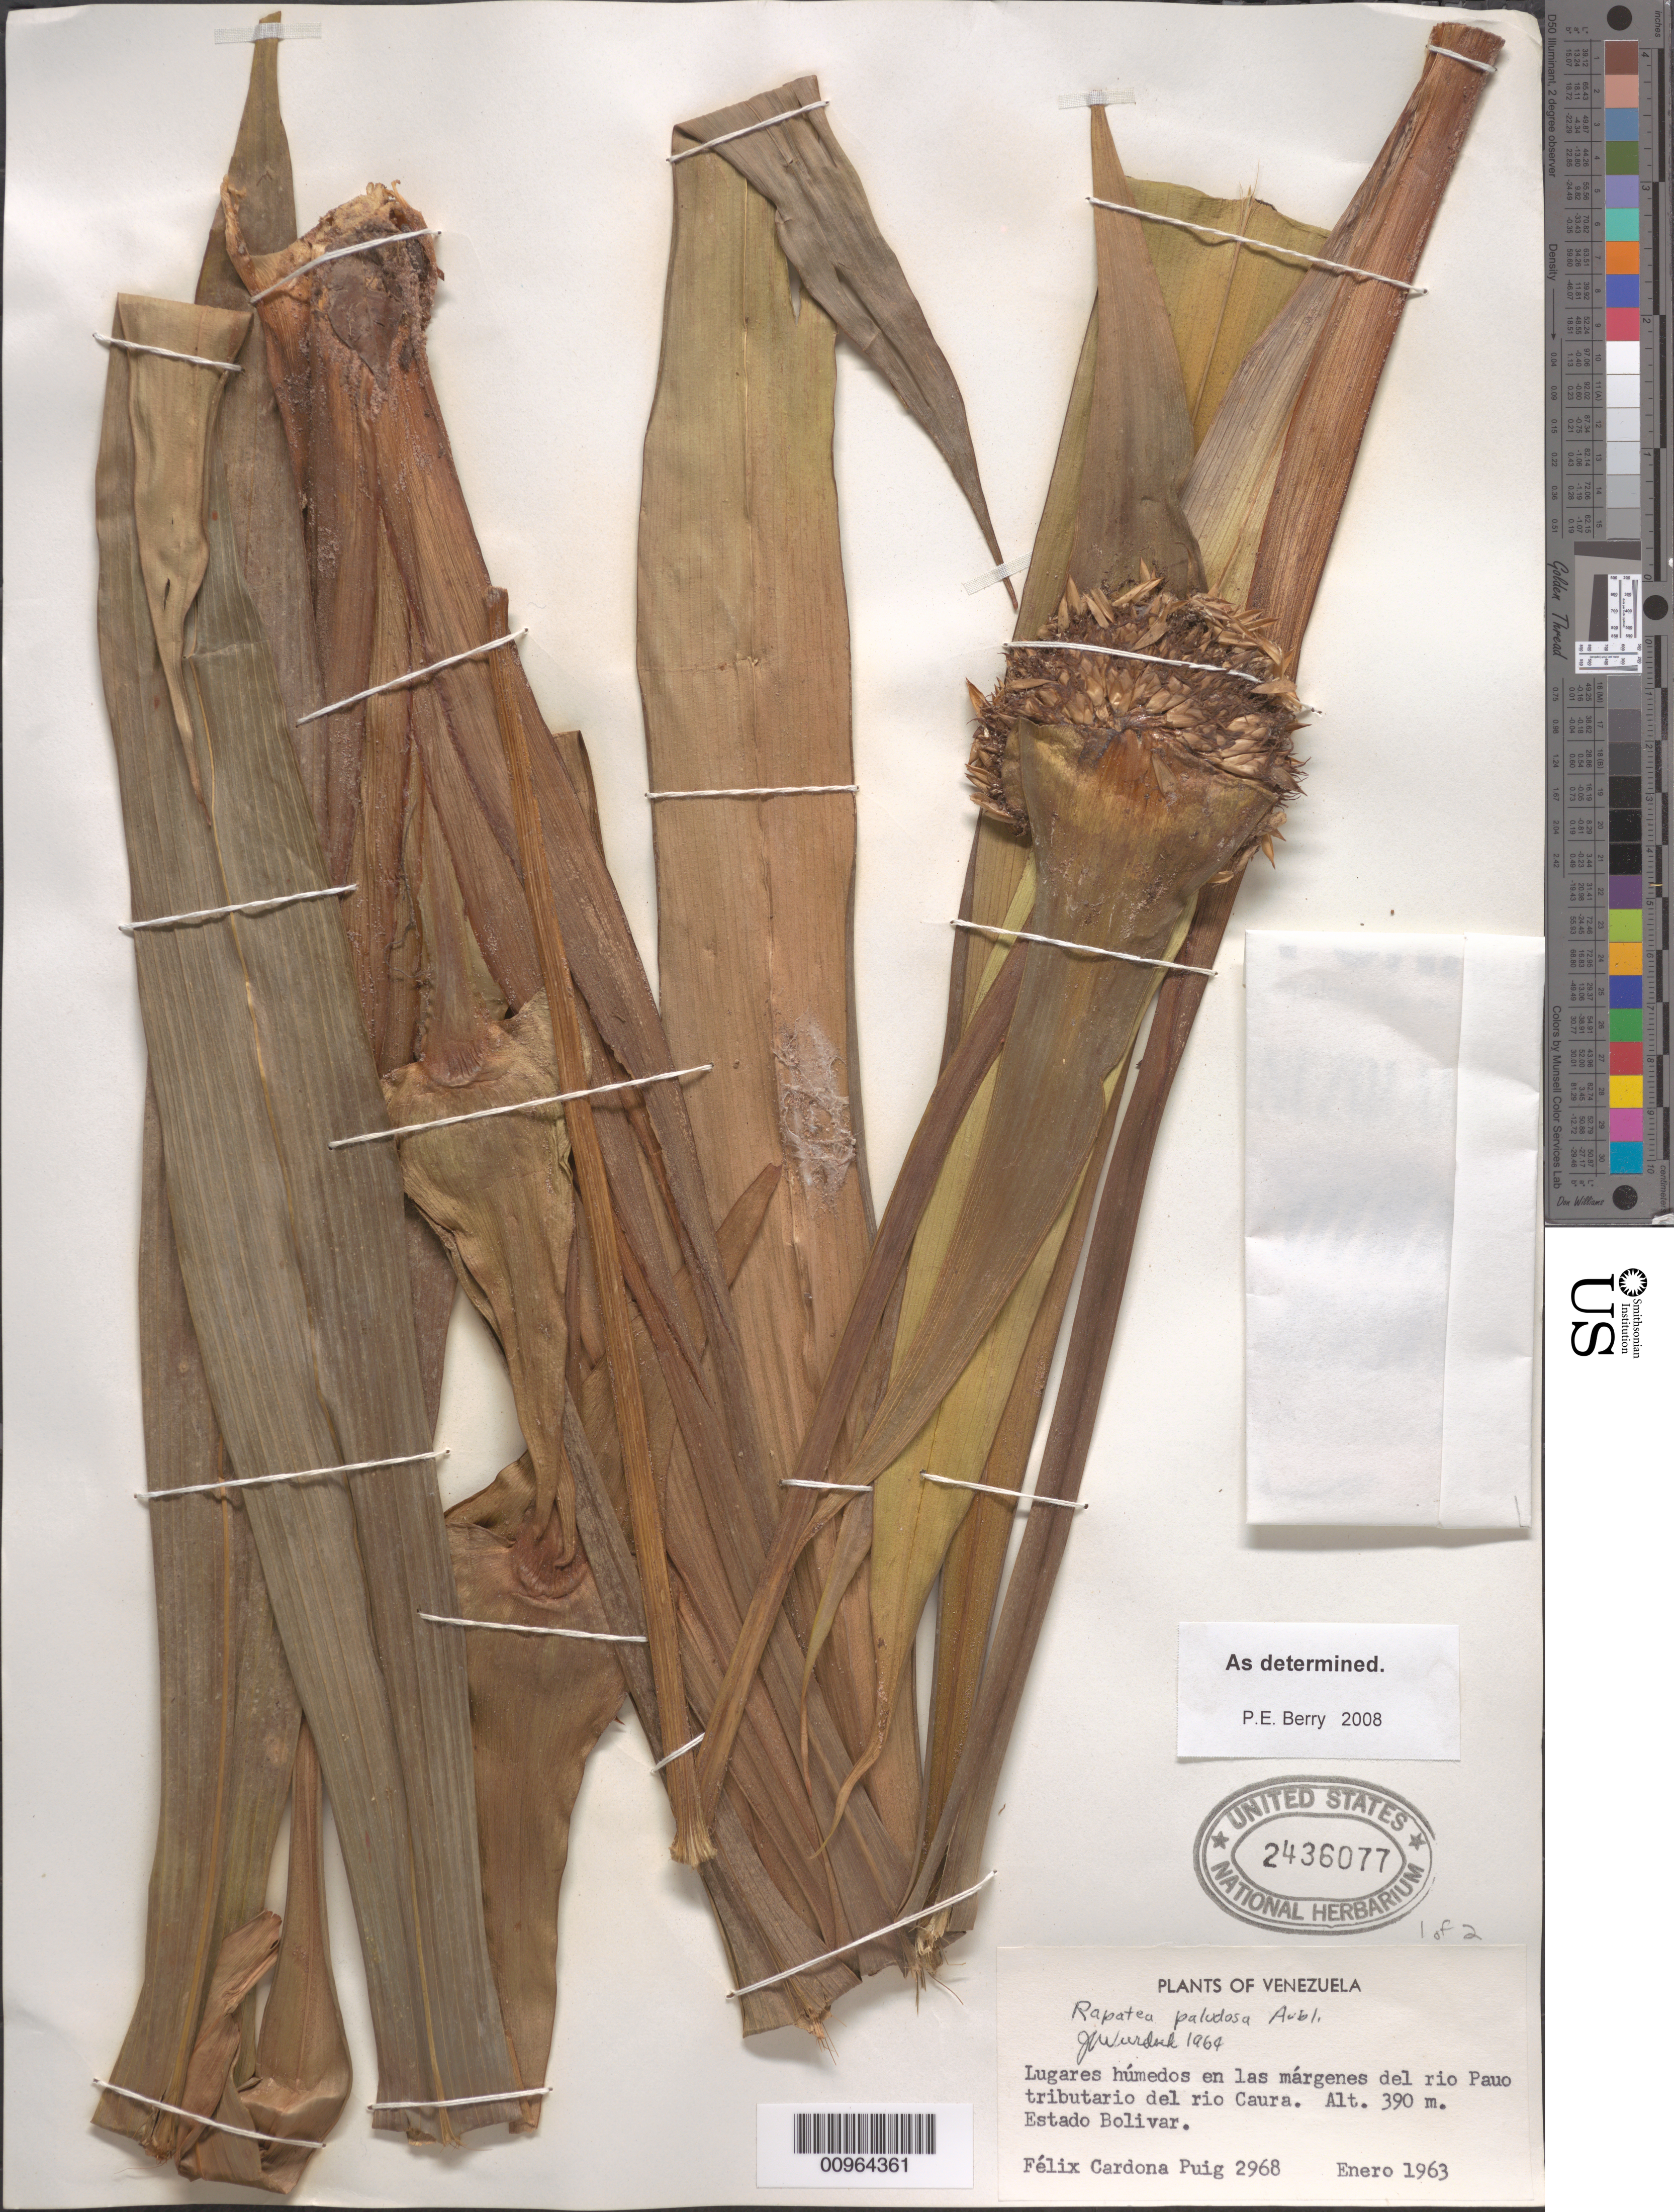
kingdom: Plantae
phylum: Tracheophyta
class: Liliopsida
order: Poales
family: Rapateaceae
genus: Rapatea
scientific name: Rapatea paludosa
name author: Aubl.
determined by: Berry, P. E., (WIS), University of Wisconsin - Madison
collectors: F. Cardona Puig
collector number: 2968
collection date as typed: Jan-63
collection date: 1963-01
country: Venezuela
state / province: Bolívar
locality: Río Pauo, tributario del Río Caura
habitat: Lugares humedos en las margenes del rio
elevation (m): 390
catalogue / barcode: US 2436077